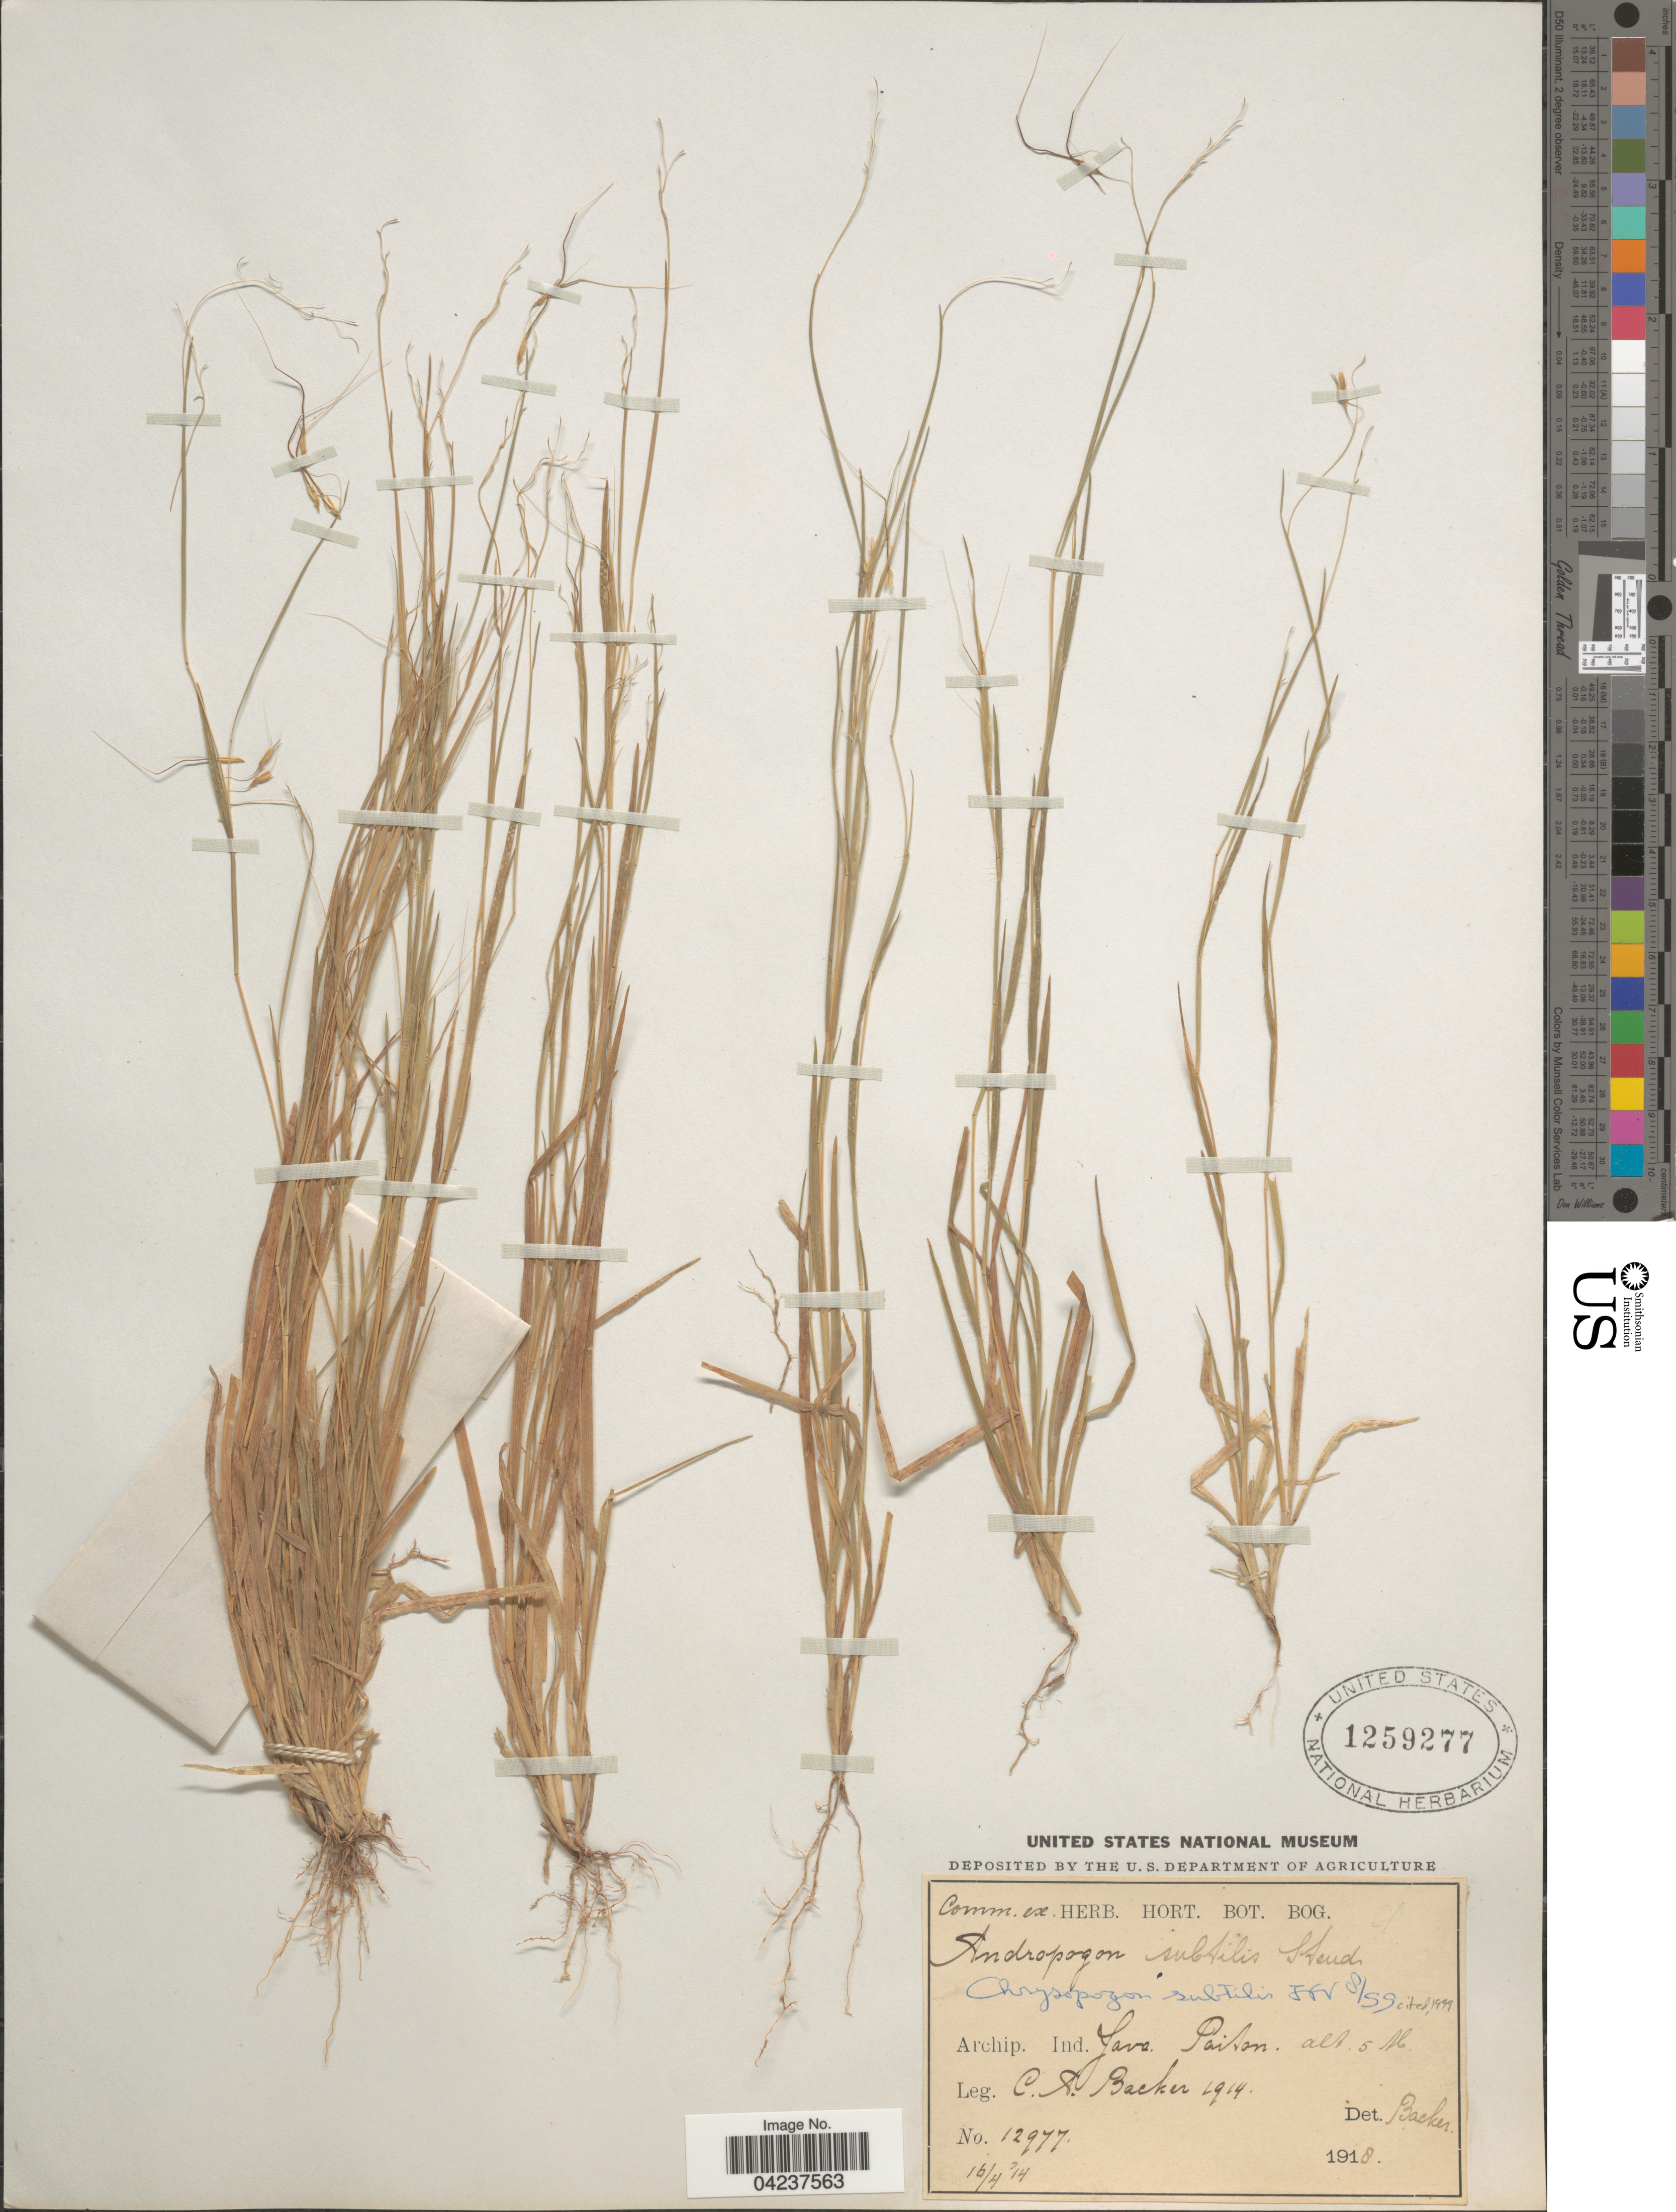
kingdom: Plantae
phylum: Tracheophyta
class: Liliopsida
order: Poales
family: Poaceae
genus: Chrysopogon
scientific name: Chrysopogon subtilis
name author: (Steud.) Miq.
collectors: C. A. Backer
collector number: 12977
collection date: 1914-04-16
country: Indonesia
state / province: Java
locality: Archip. Ind. Java. Paiton.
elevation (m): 5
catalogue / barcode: US 1259277